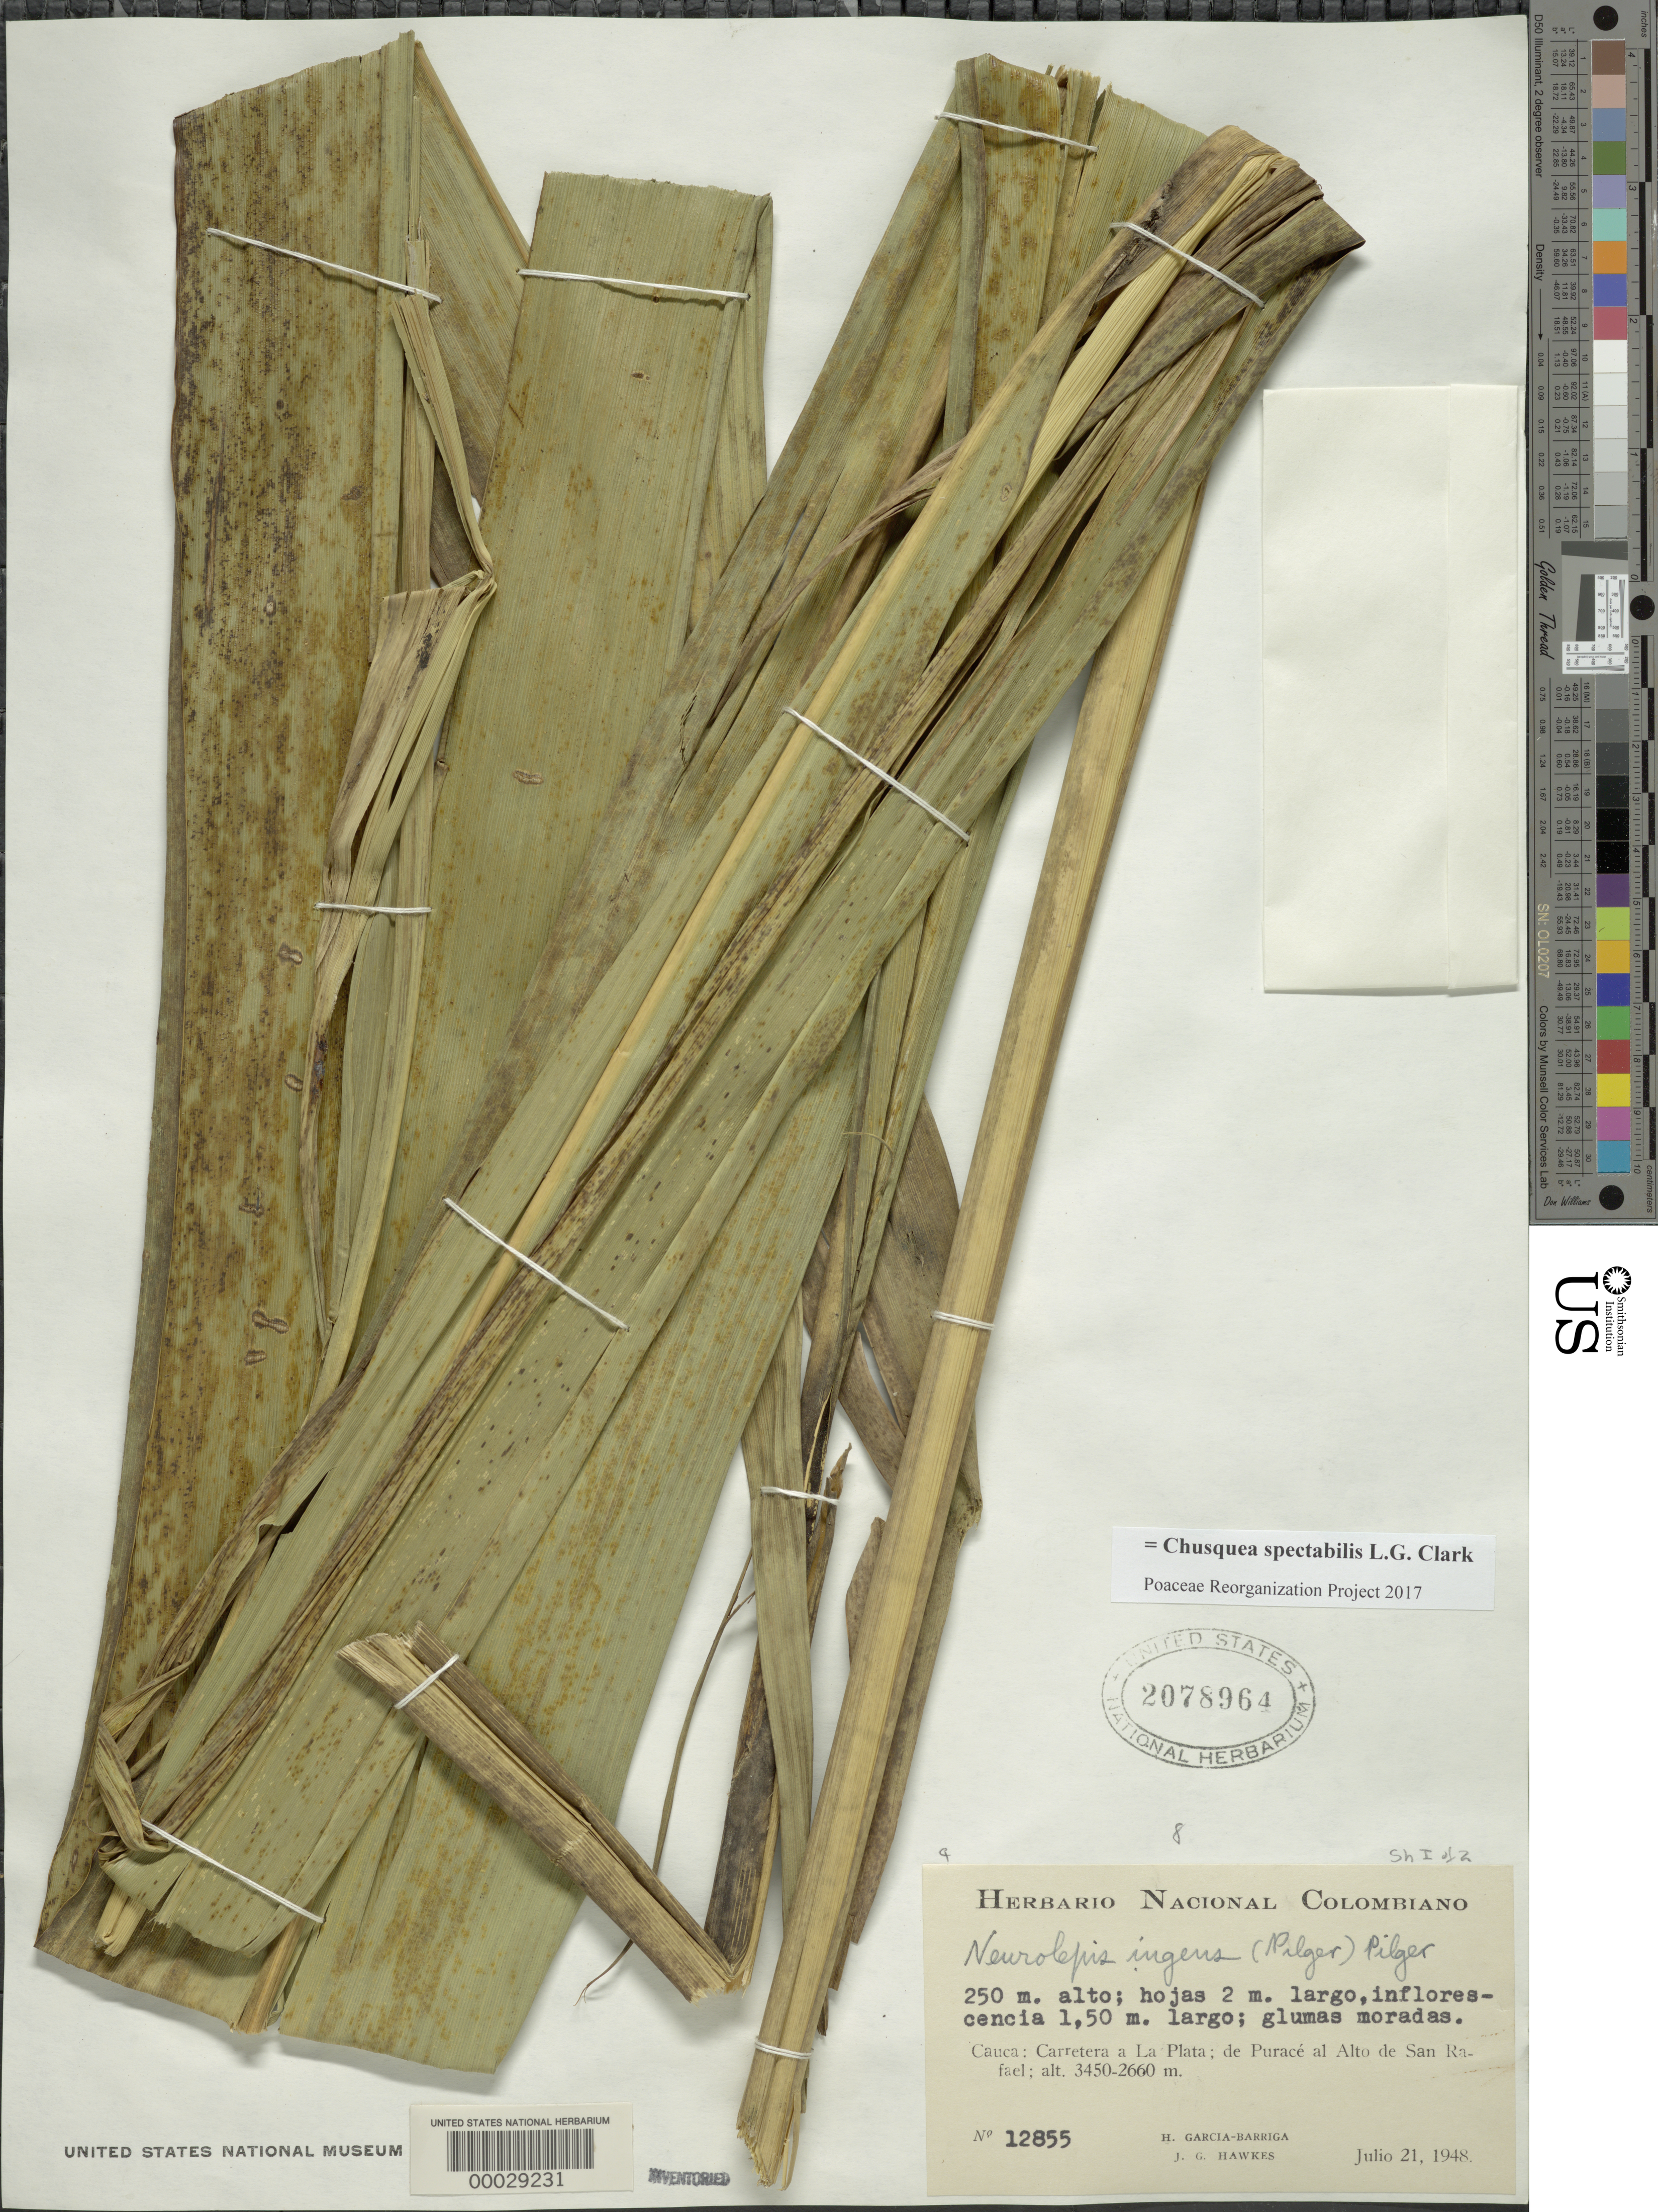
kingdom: Plantae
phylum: Tracheophyta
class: Liliopsida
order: Poales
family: Poaceae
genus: Chusquea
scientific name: Chusquea spectabilis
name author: L.G. Clark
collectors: H. García Barriga & J. Hawkes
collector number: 12855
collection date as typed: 21 Jul 1948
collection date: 1948-07-21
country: Colombia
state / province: Cauca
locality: Carreta a la Plata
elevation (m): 2660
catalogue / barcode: US 2078964